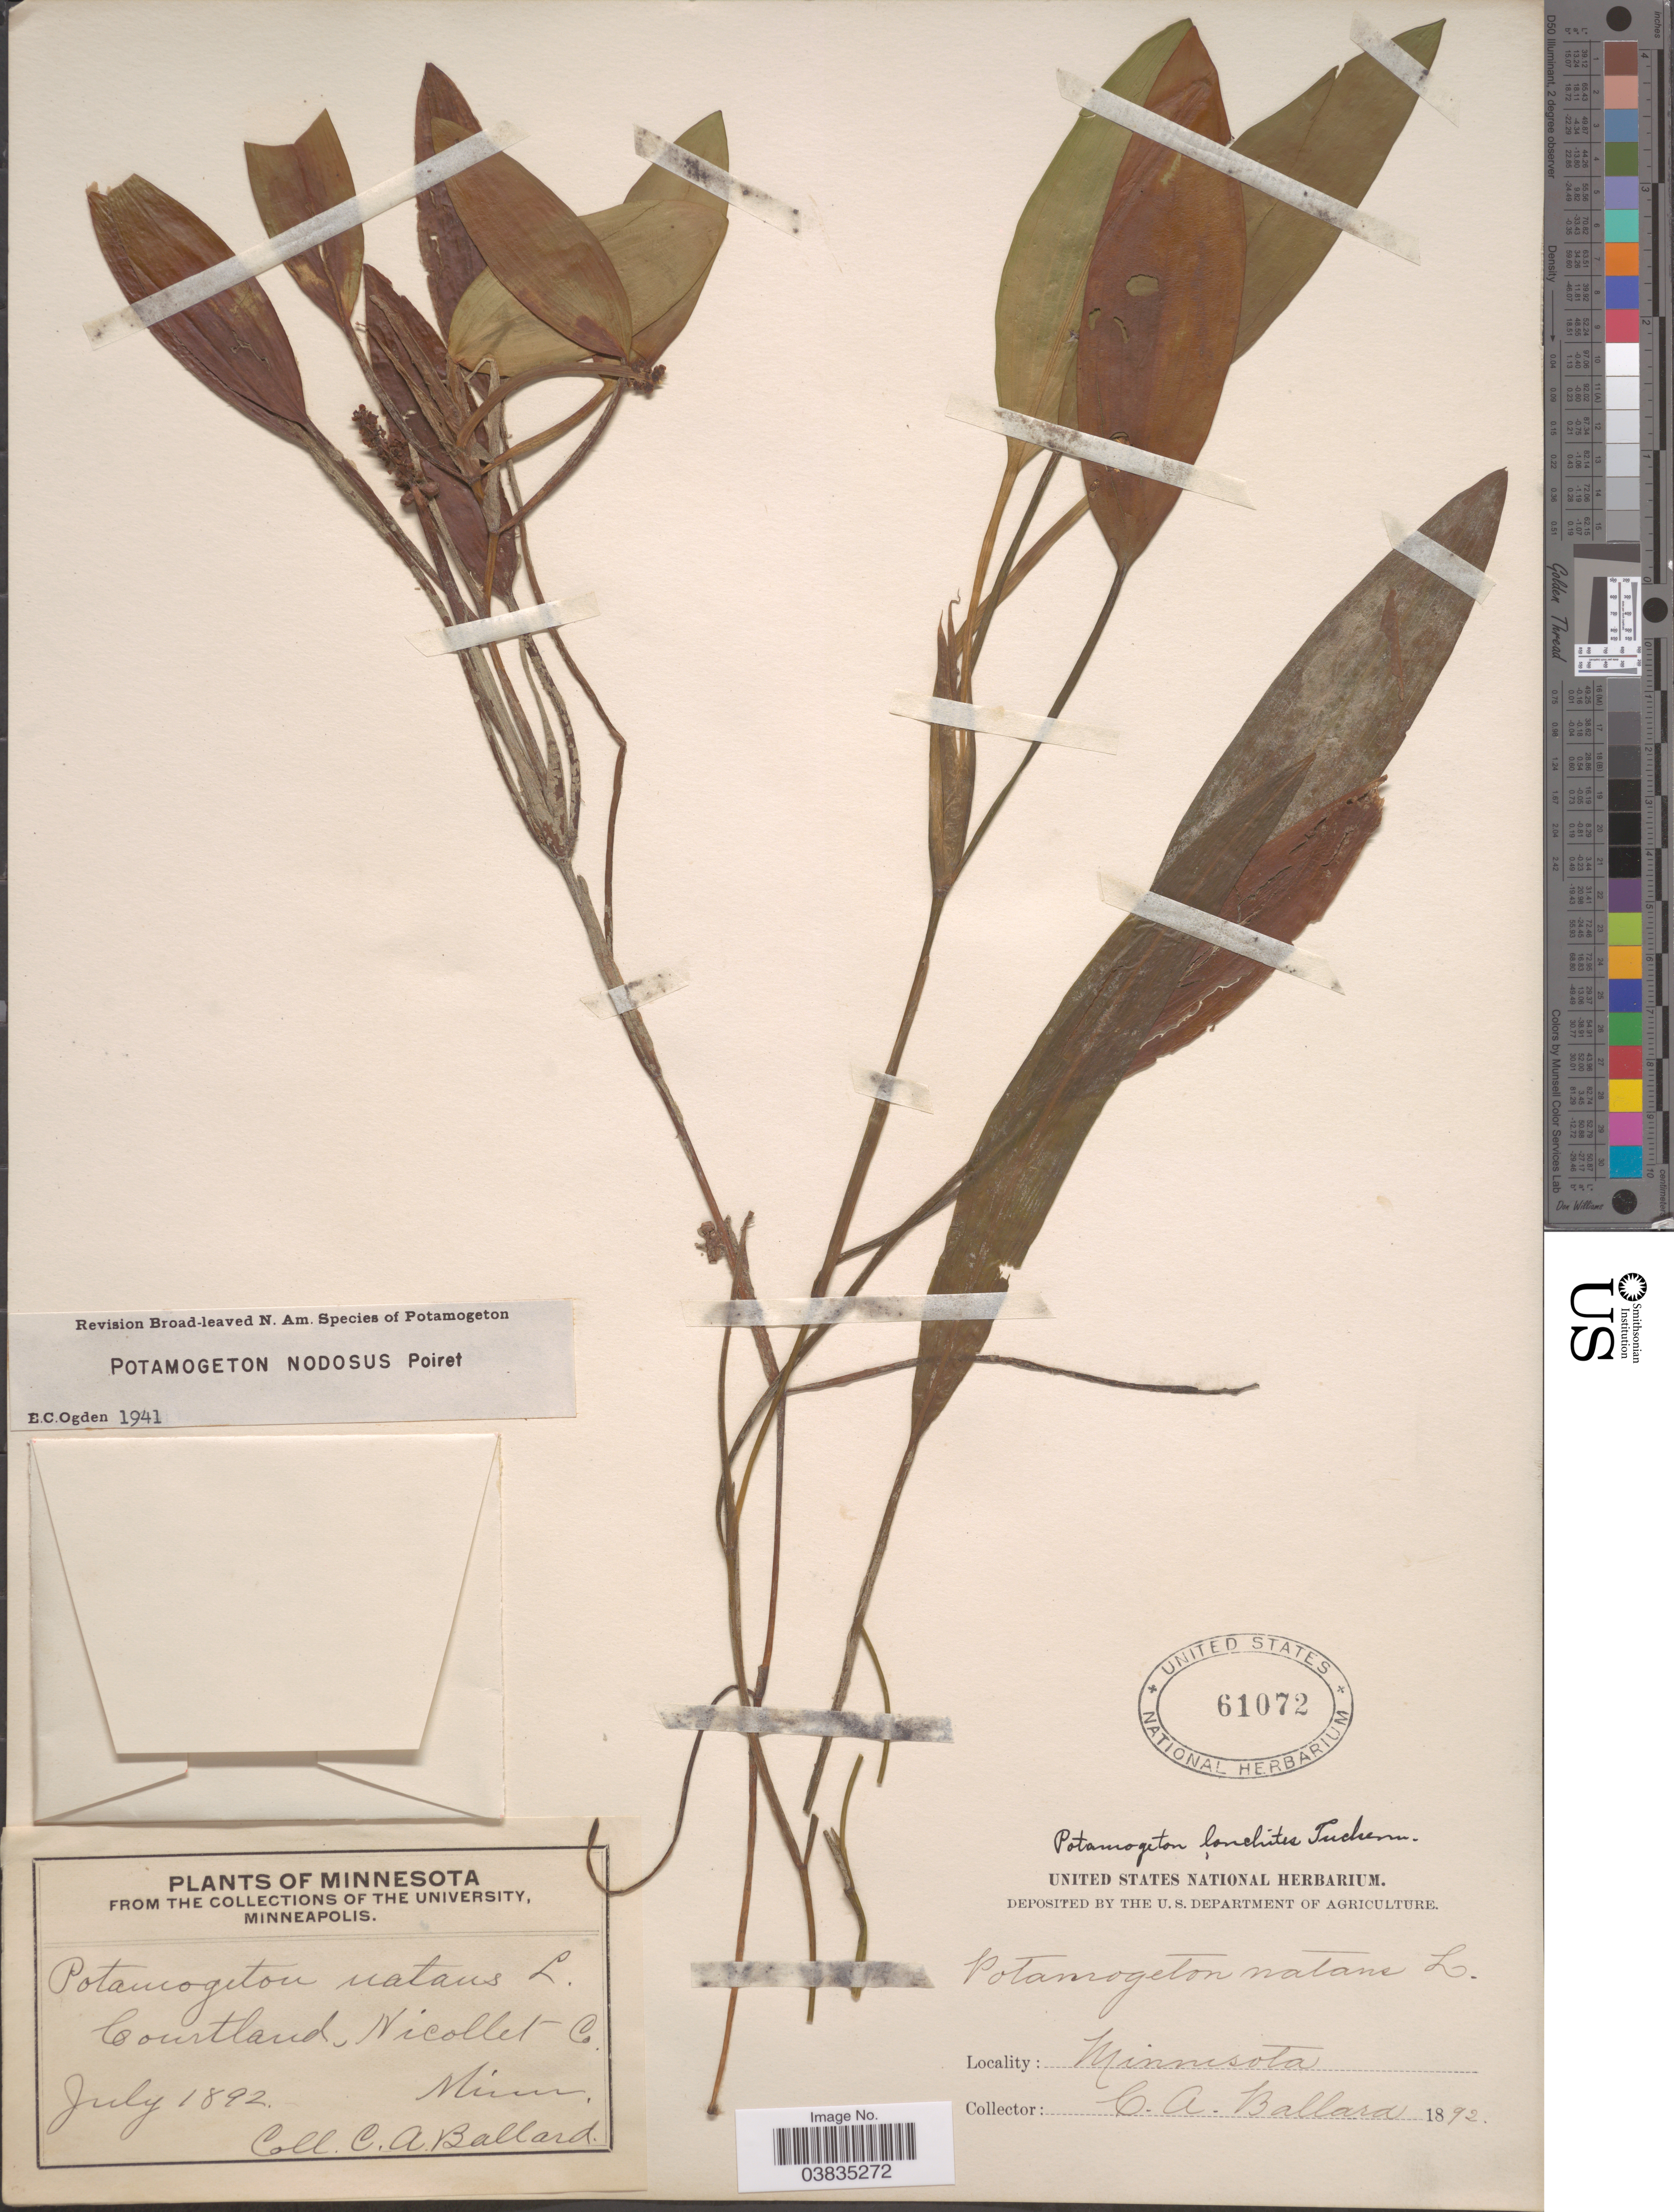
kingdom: Plantae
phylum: Tracheophyta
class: Liliopsida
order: Alismatales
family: Potamogetonaceae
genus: Potamogeton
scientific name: Potamogeton nodosus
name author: Poir.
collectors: C. A. Ballard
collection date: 1892-07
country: United States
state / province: Minnesota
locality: Courtland, Nicollet Co.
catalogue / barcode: US 61072